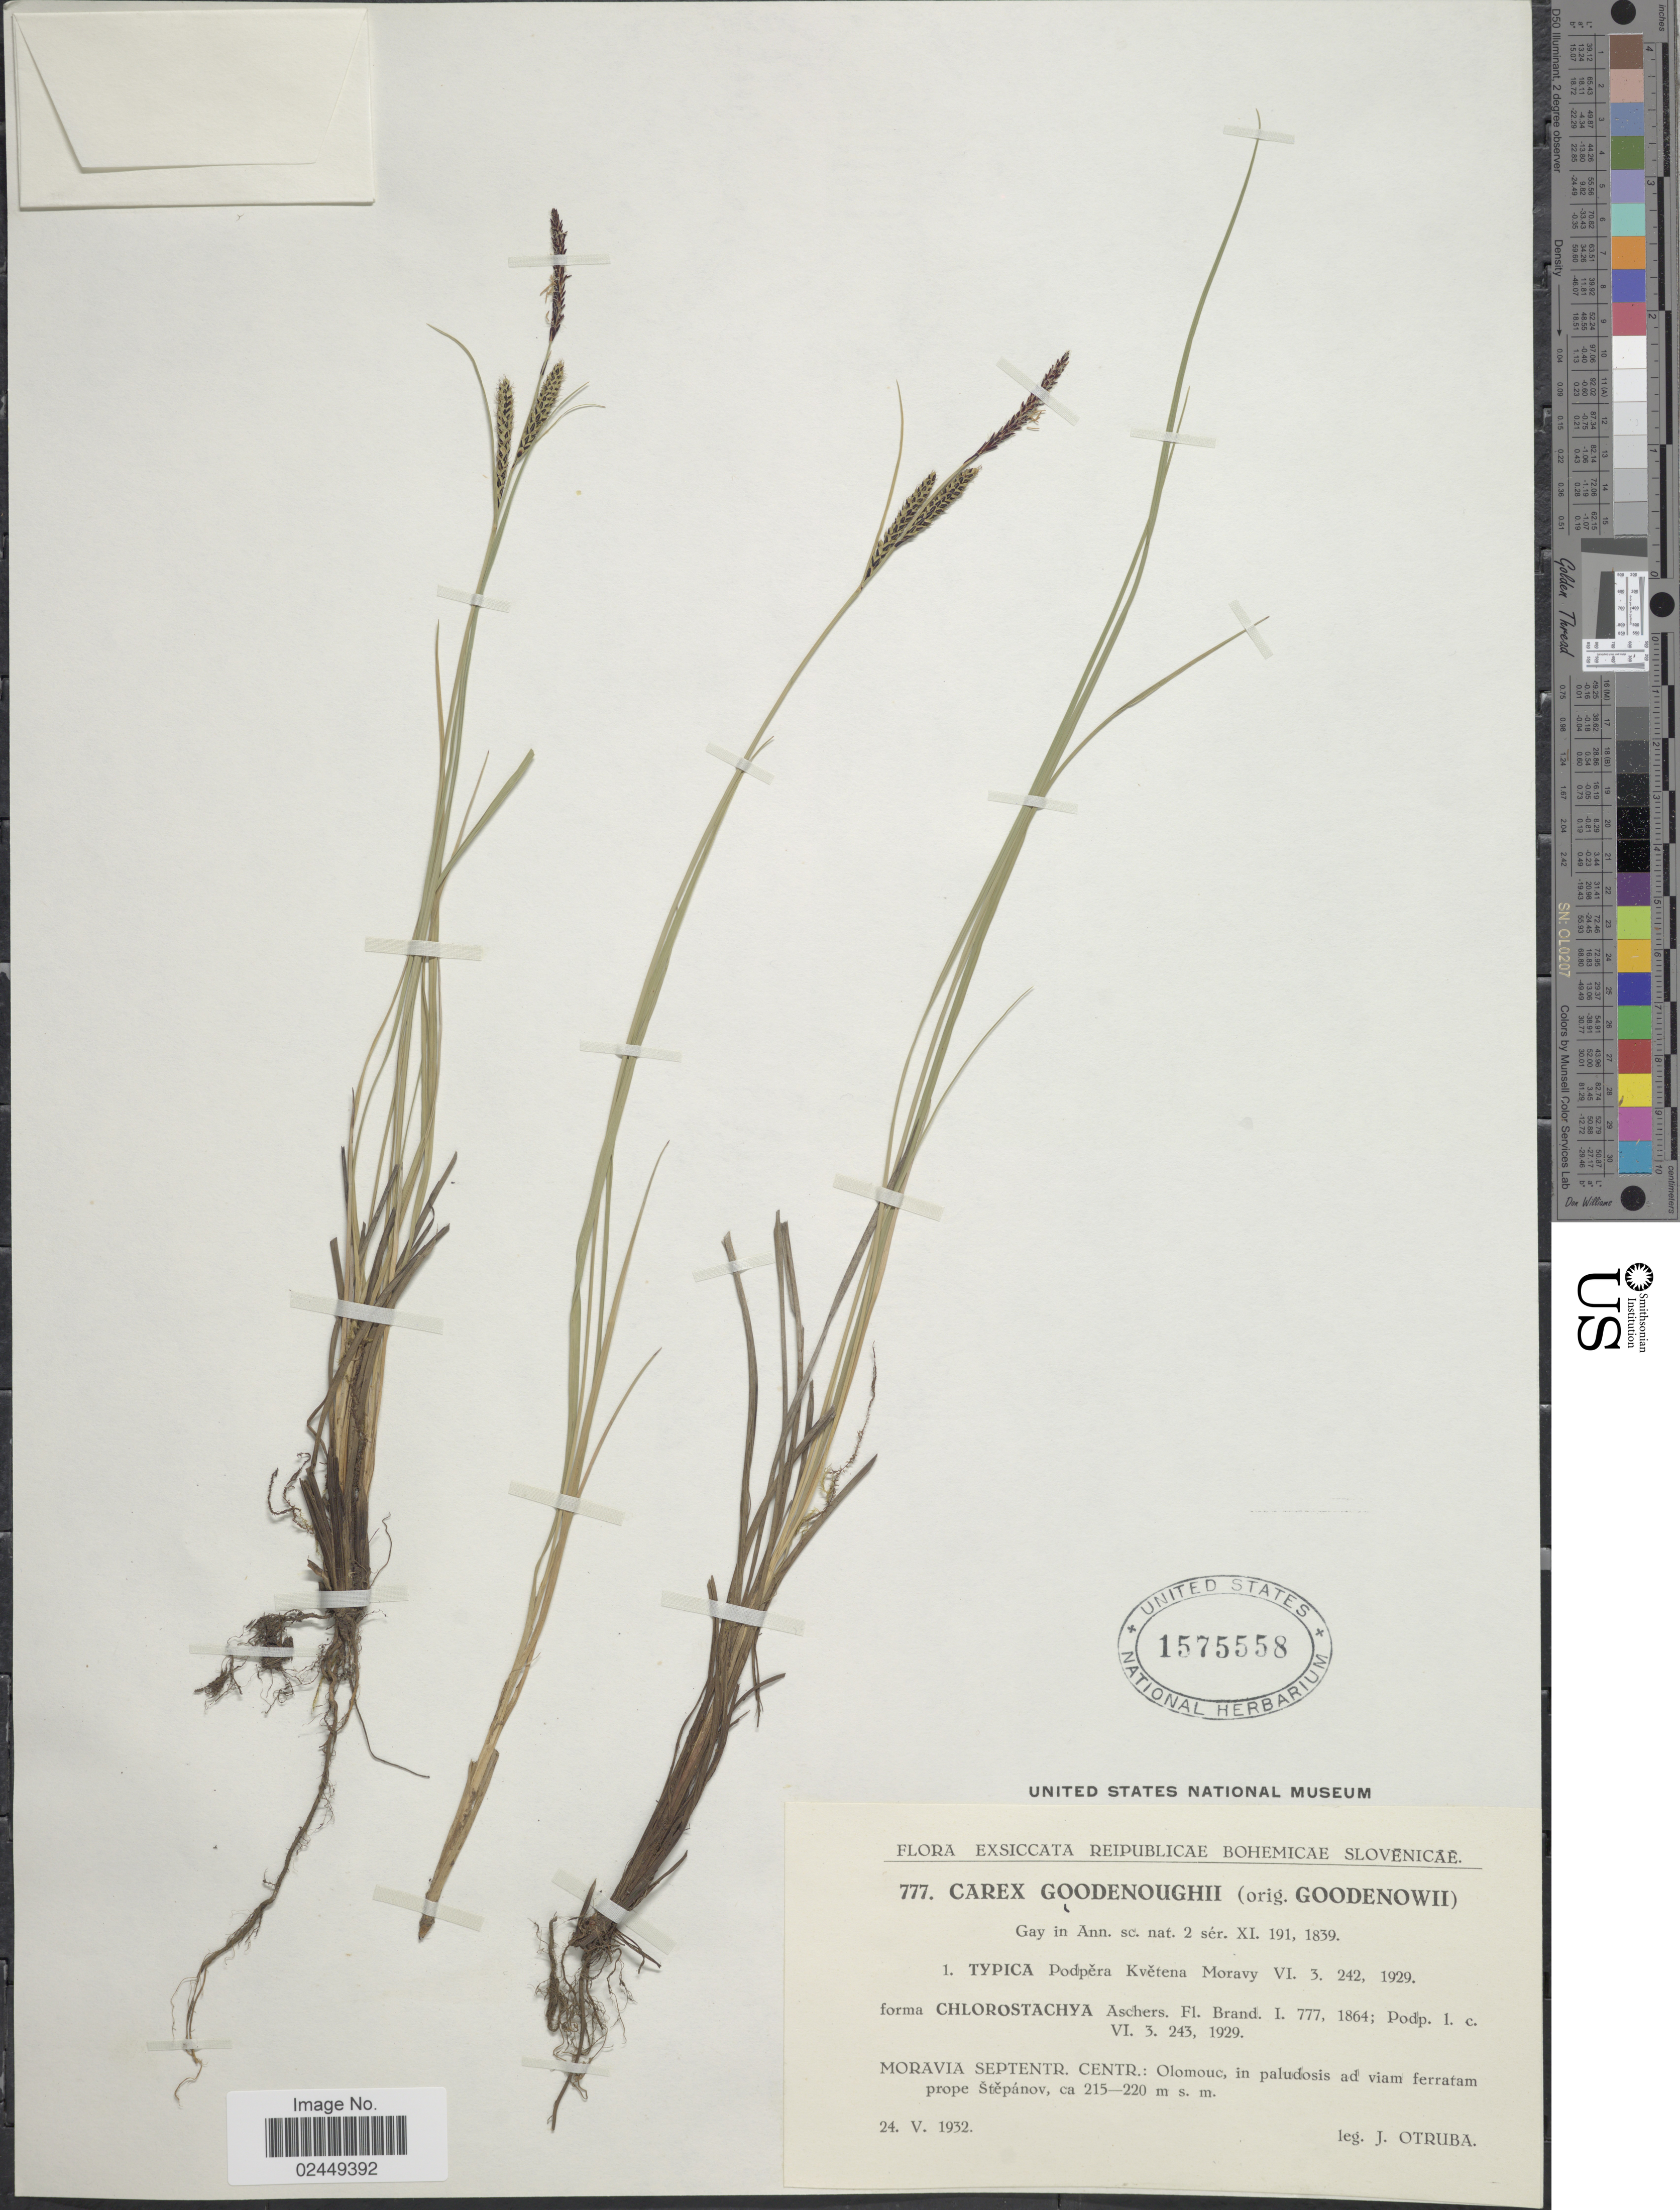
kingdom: Plantae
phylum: Tracheophyta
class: Liliopsida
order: Poales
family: Cyperaceae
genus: Carex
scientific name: Carex nigra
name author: (L.) Reichard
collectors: J. Otruba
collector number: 777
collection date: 1932-05-24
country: Czechia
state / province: Olomouc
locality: Reipublicae Bohemicae Slovenicae, [unsure placement] Moravia Septentr. Centr.: Olomouc, in paludosis ad viam ferratam prope Stepanov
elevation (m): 215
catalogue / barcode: US 1575558